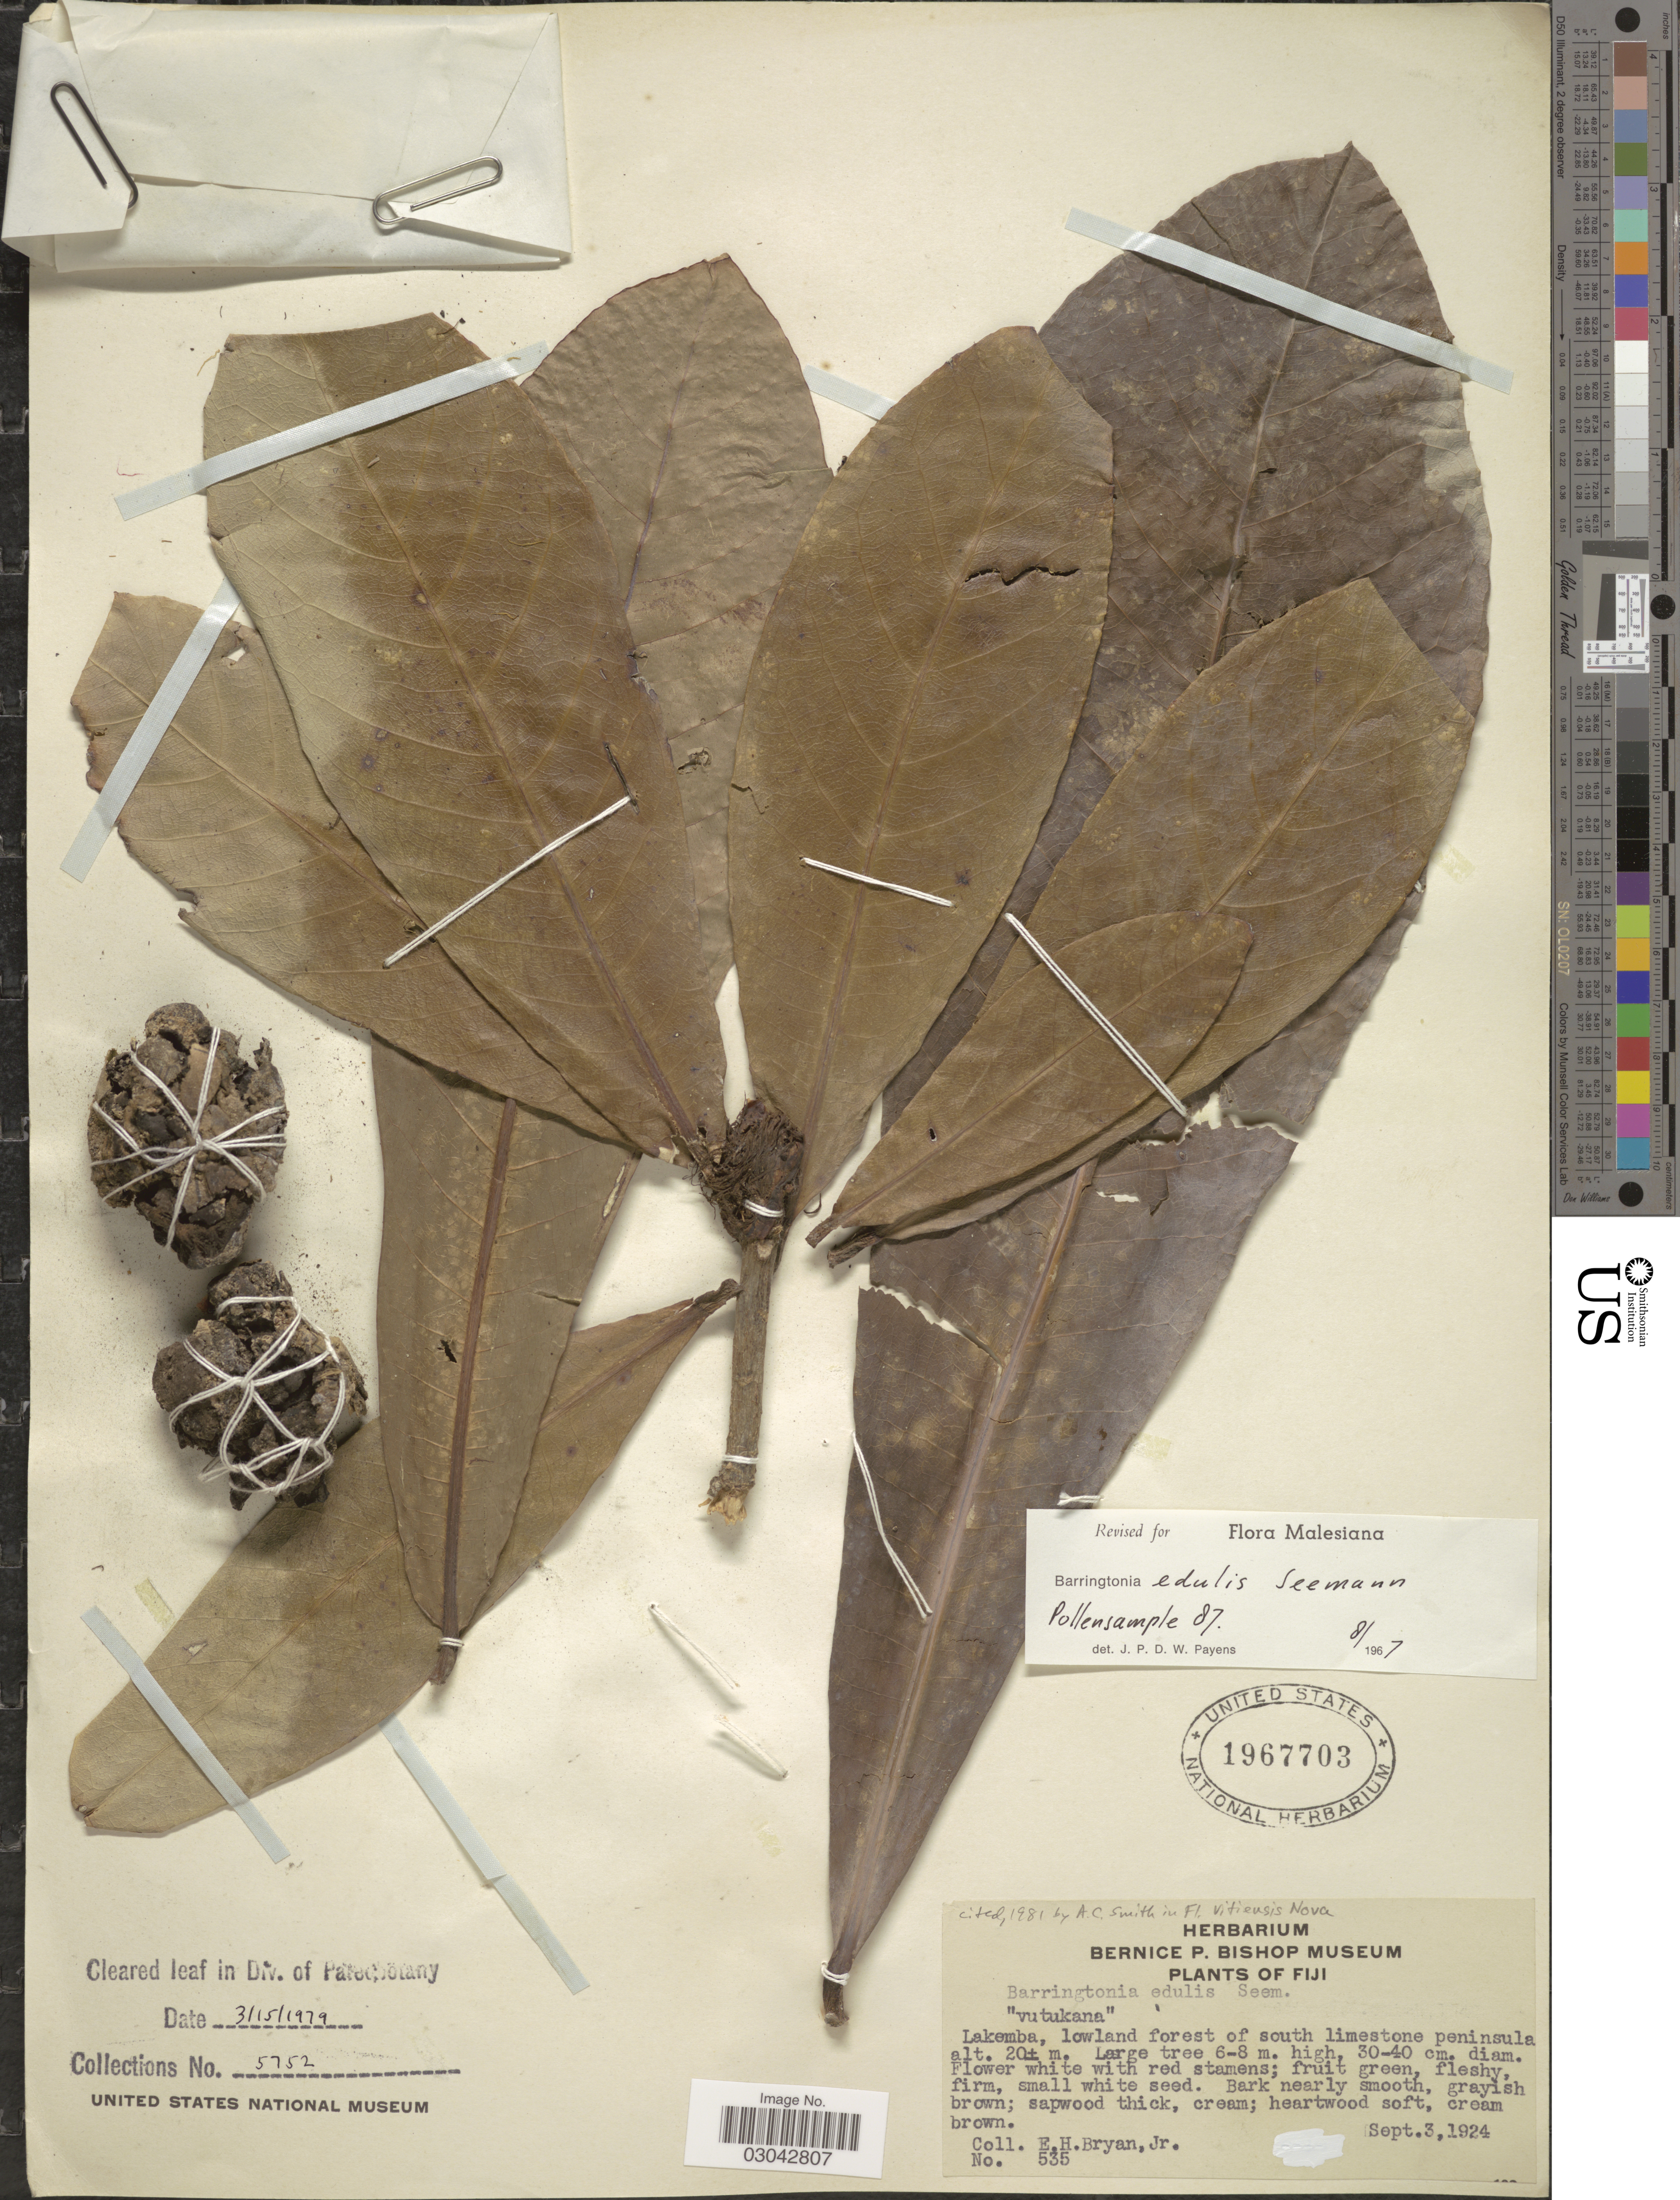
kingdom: Plantae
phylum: Tracheophyta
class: Magnoliopsida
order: Ericales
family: Lecythidaceae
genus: Barringtonia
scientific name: Barringtonia edulis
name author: Seem.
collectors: E. Bryan Jr.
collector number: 535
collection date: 1924-09-03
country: Fiji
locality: Lakemba, lowland forest of south limestone peninsula.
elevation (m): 20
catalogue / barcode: US 1967703